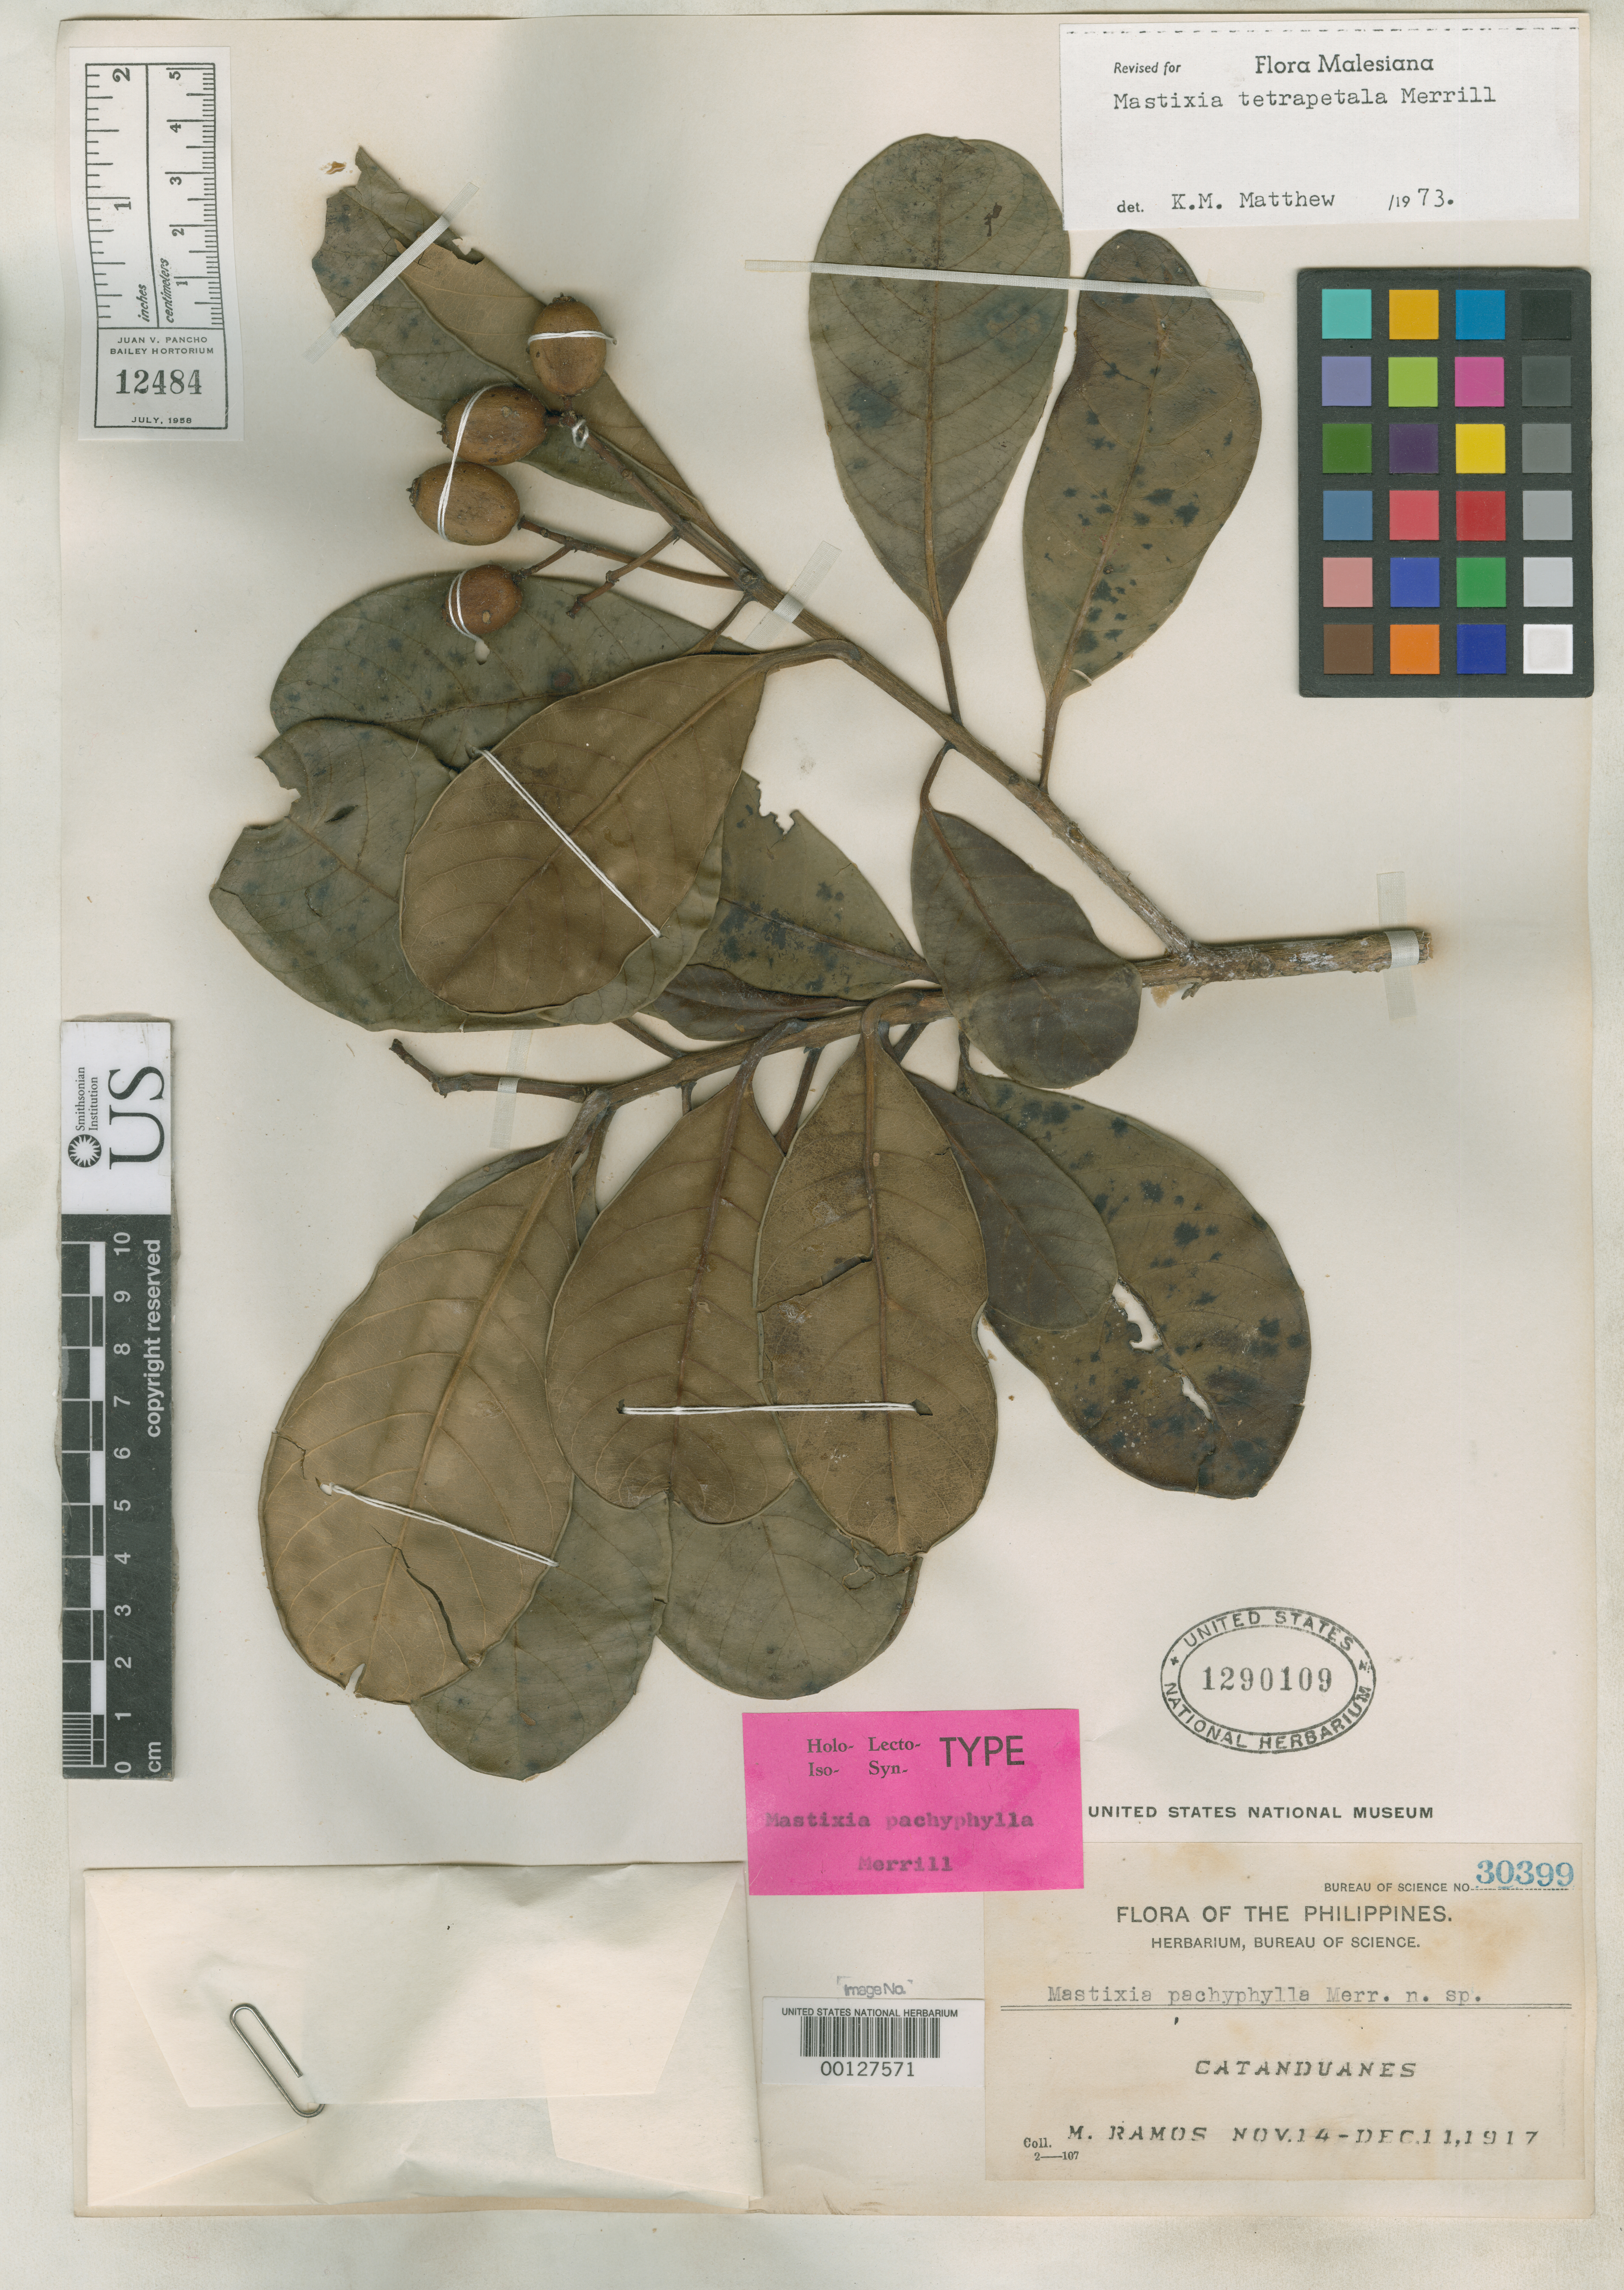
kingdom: Plantae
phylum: Tracheophyta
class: Magnoliopsida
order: Cornales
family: Nyssaceae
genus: Mastixia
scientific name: Mastixia pachyphylla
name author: Merr.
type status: Isotype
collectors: M. Ramos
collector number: Bur. Sci. 30399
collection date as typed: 14 Nov 1917 to 11 Dec 1917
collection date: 1917-11-14/1917-12-11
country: Philippines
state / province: Bicol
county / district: Catanduanes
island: Catanduanes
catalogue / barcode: US 1290109